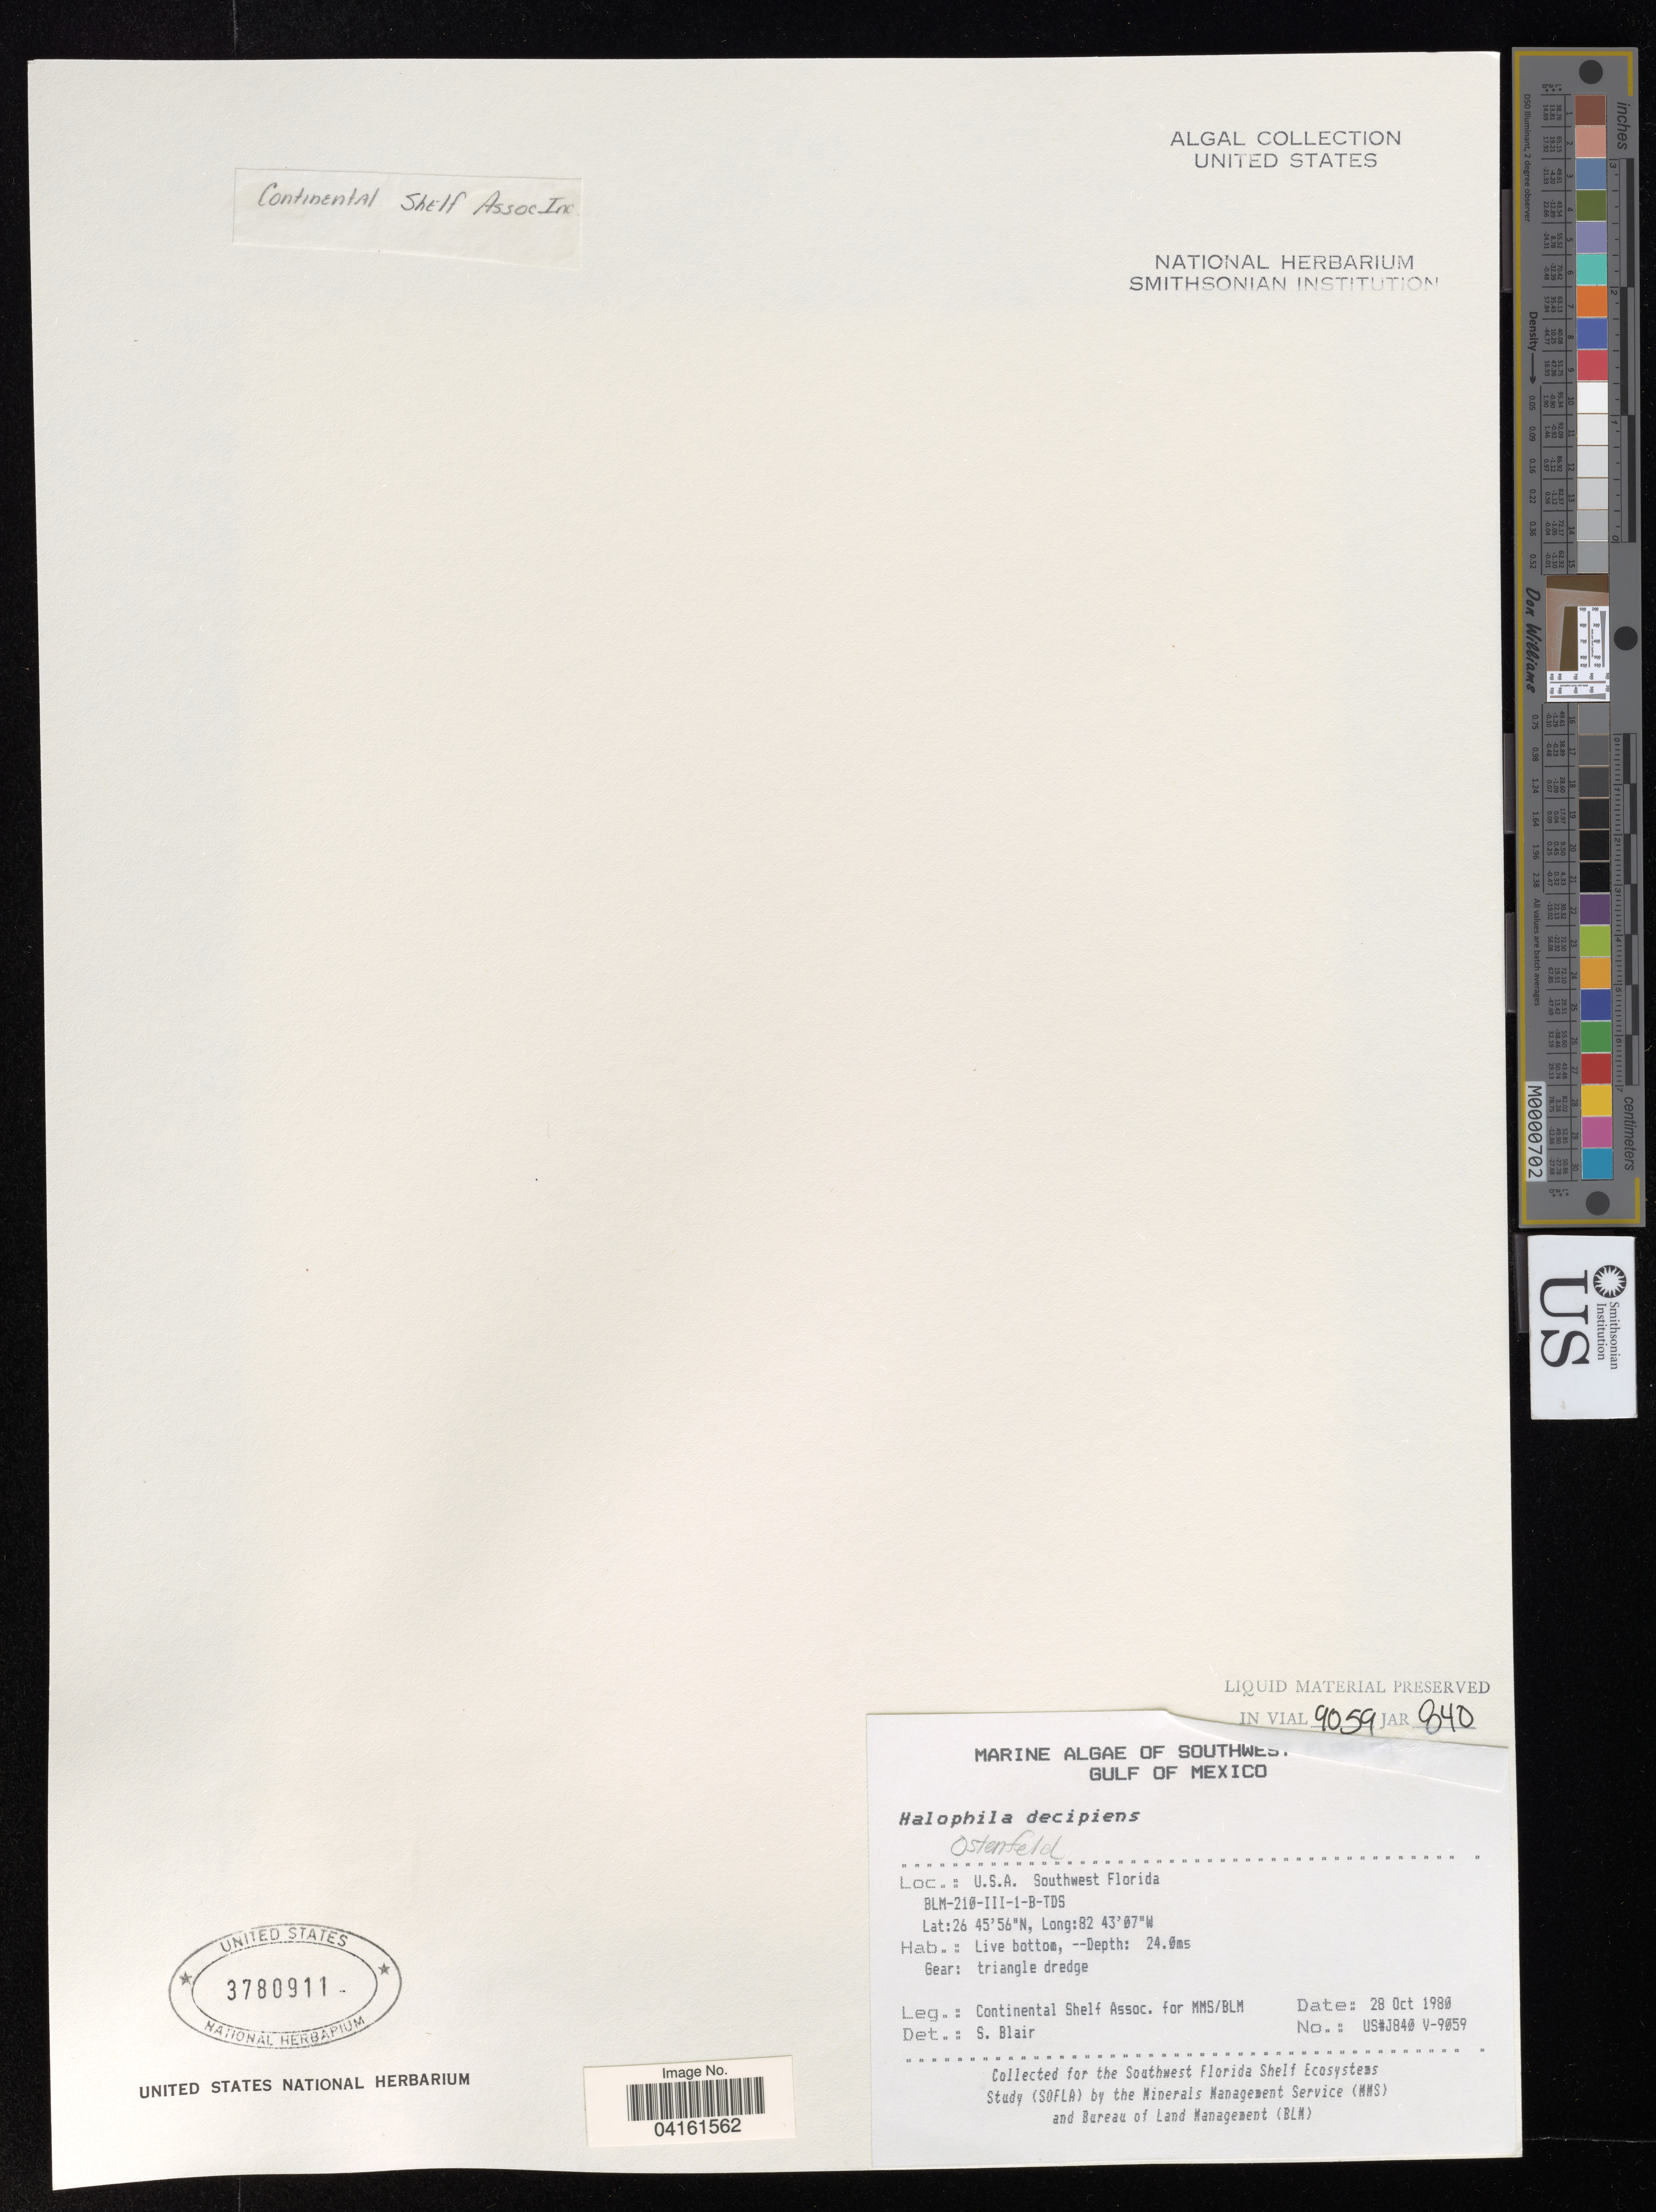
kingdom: Plantae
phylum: Tracheophyta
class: Liliopsida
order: Alismatales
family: Hydrocharitaceae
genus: Halophila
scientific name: Halophila decipiens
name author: Ostenf.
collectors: Continental Shelf Associates for the MMS/BLM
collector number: US#J840 V-9059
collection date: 1980-10-28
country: United States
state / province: Florida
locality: Southwest Florida. Gulf of Mexico. BLM-210-III-1-B-TDS.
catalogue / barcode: US 3780911